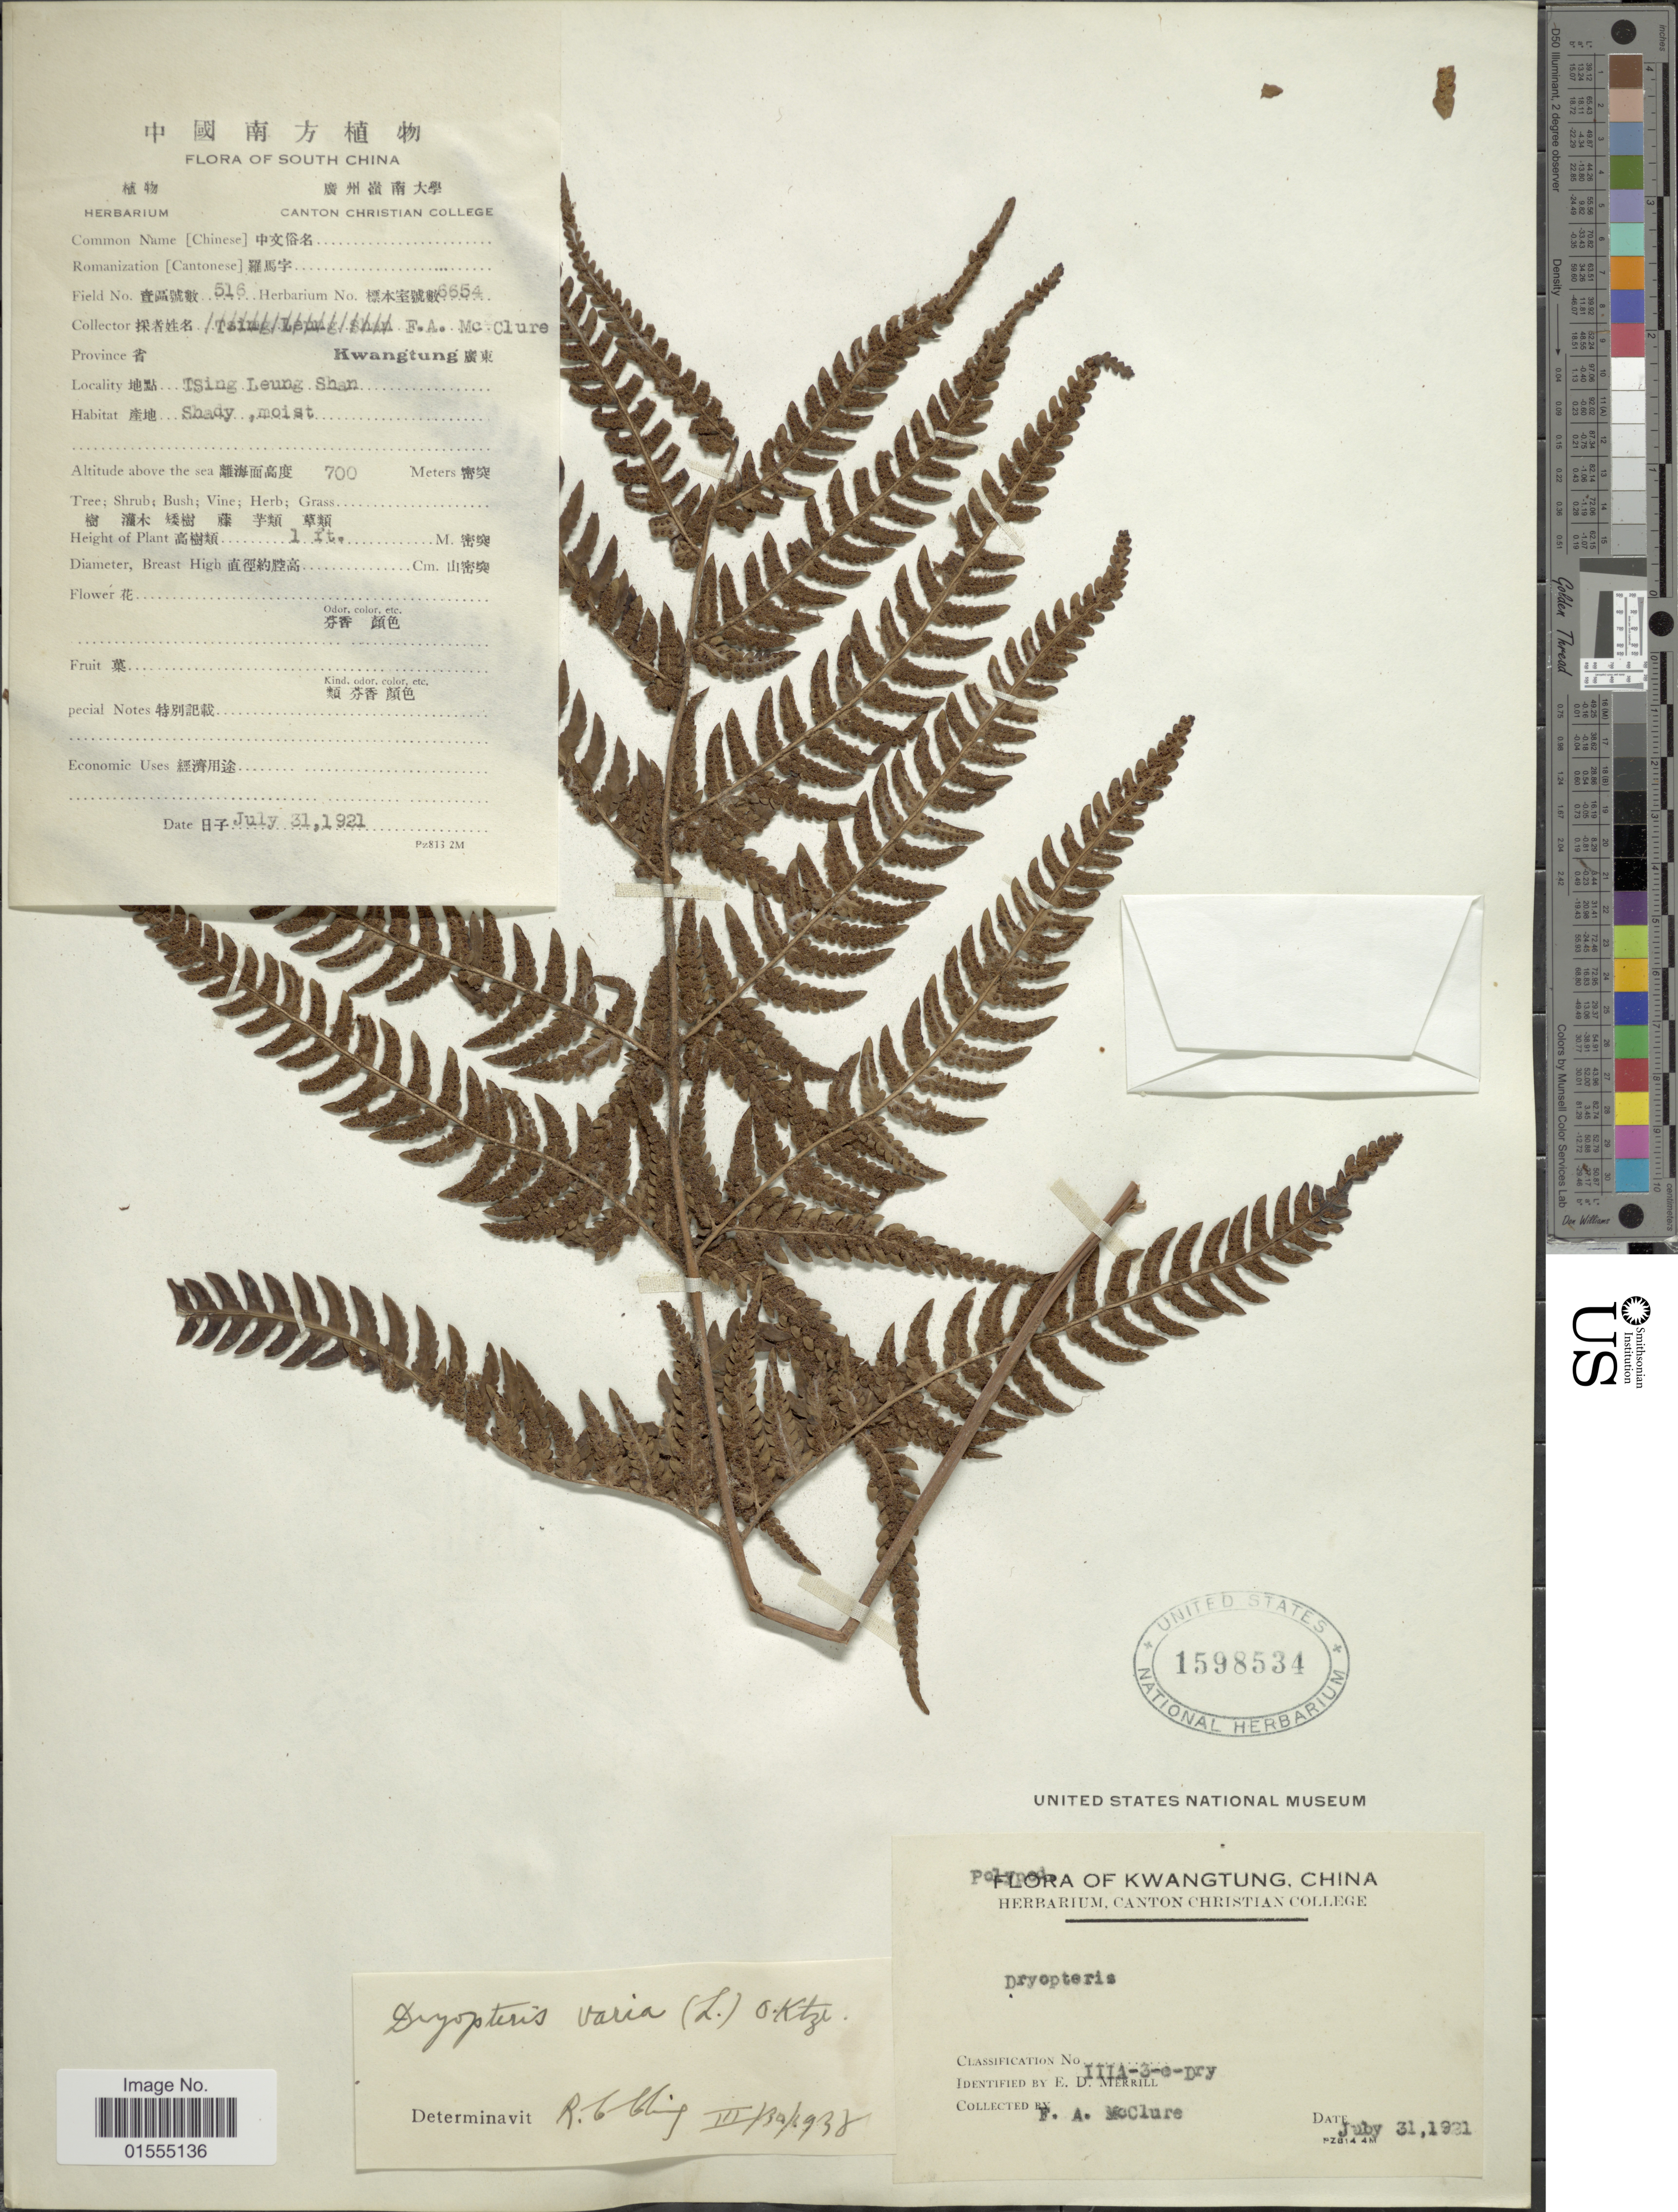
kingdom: Plantae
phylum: Tracheophyta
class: Polypodiopsida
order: Polypodiales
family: Dryopteridaceae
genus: Dryopteris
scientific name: Dryopteris varia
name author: (L.) Kuntze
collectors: F. A. McClure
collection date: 1921-07-31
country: China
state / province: Guangdong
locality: Kwangtiung, South China, Tsing Leung Shan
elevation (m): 700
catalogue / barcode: US 1598534